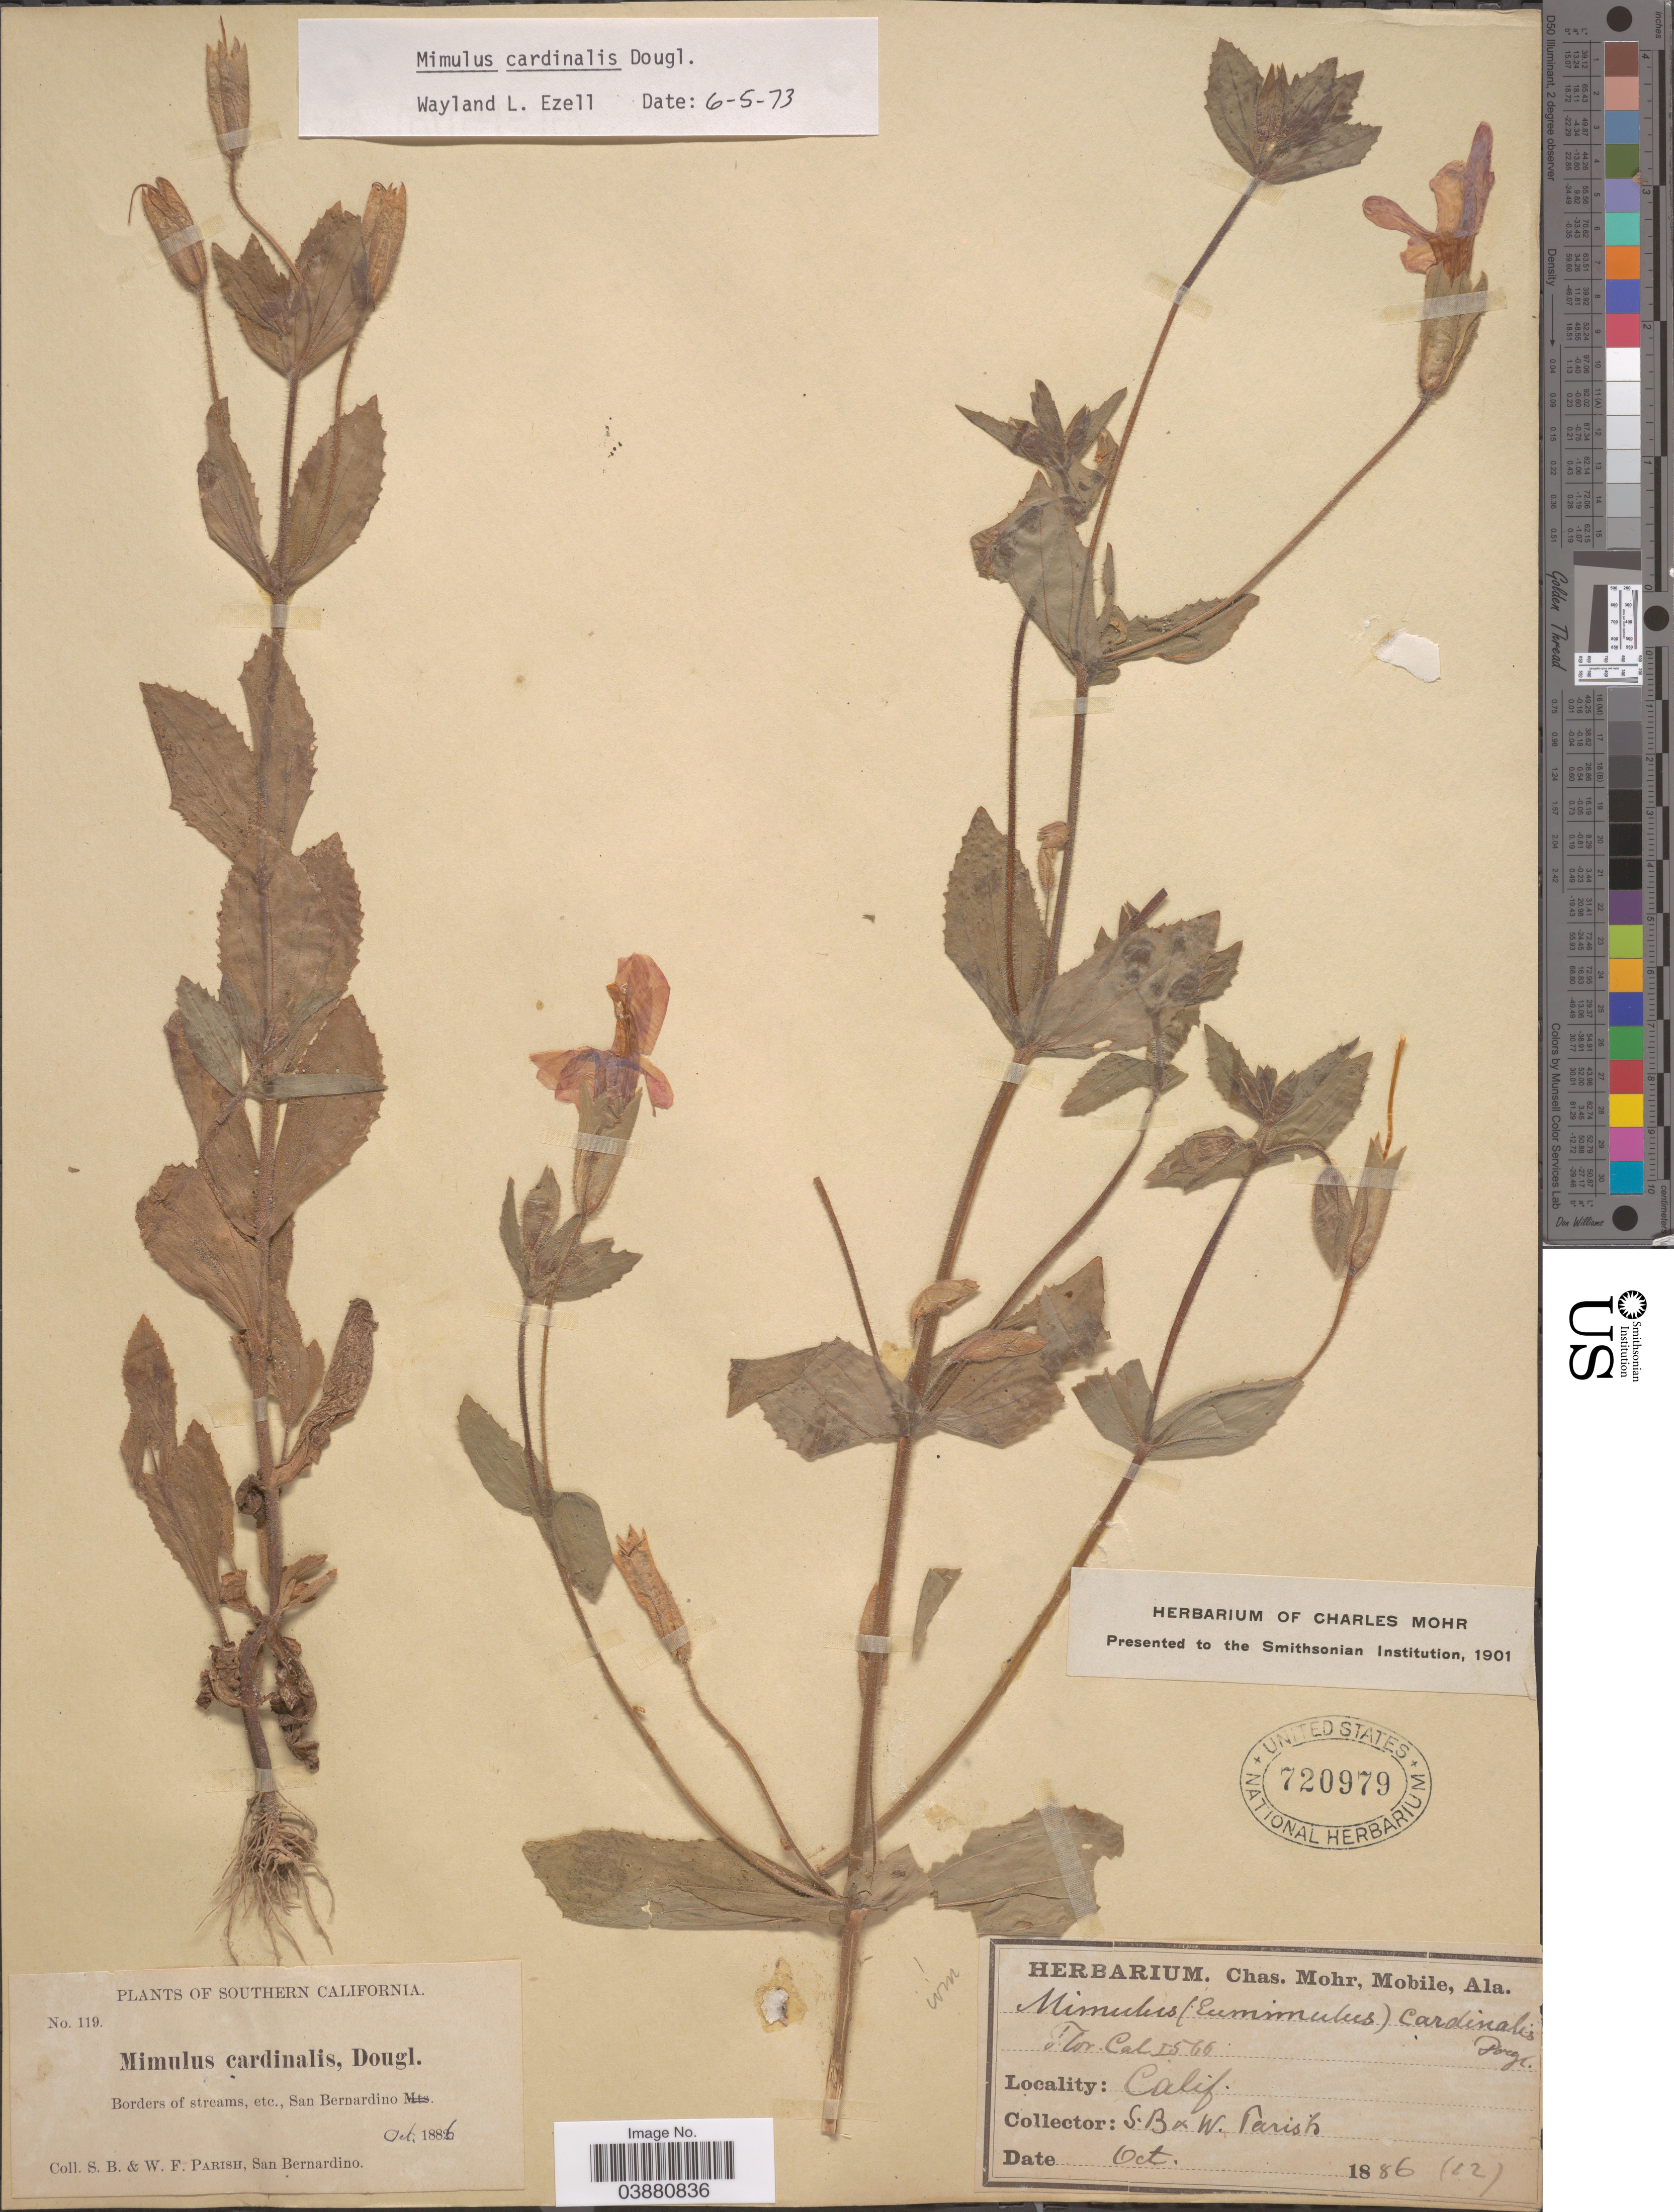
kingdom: Plantae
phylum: Tracheophyta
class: Magnoliopsida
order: Lamiales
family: Phrymaceae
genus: Mimulus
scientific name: Mimulus cardinalis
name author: Douglas ex Benth.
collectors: S. B. Parish & W. F. Parish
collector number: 119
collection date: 1886-10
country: United States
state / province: California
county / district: San Bernardino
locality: Southern California. Borders of streams, etc., San Bernardino.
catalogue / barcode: US 720979